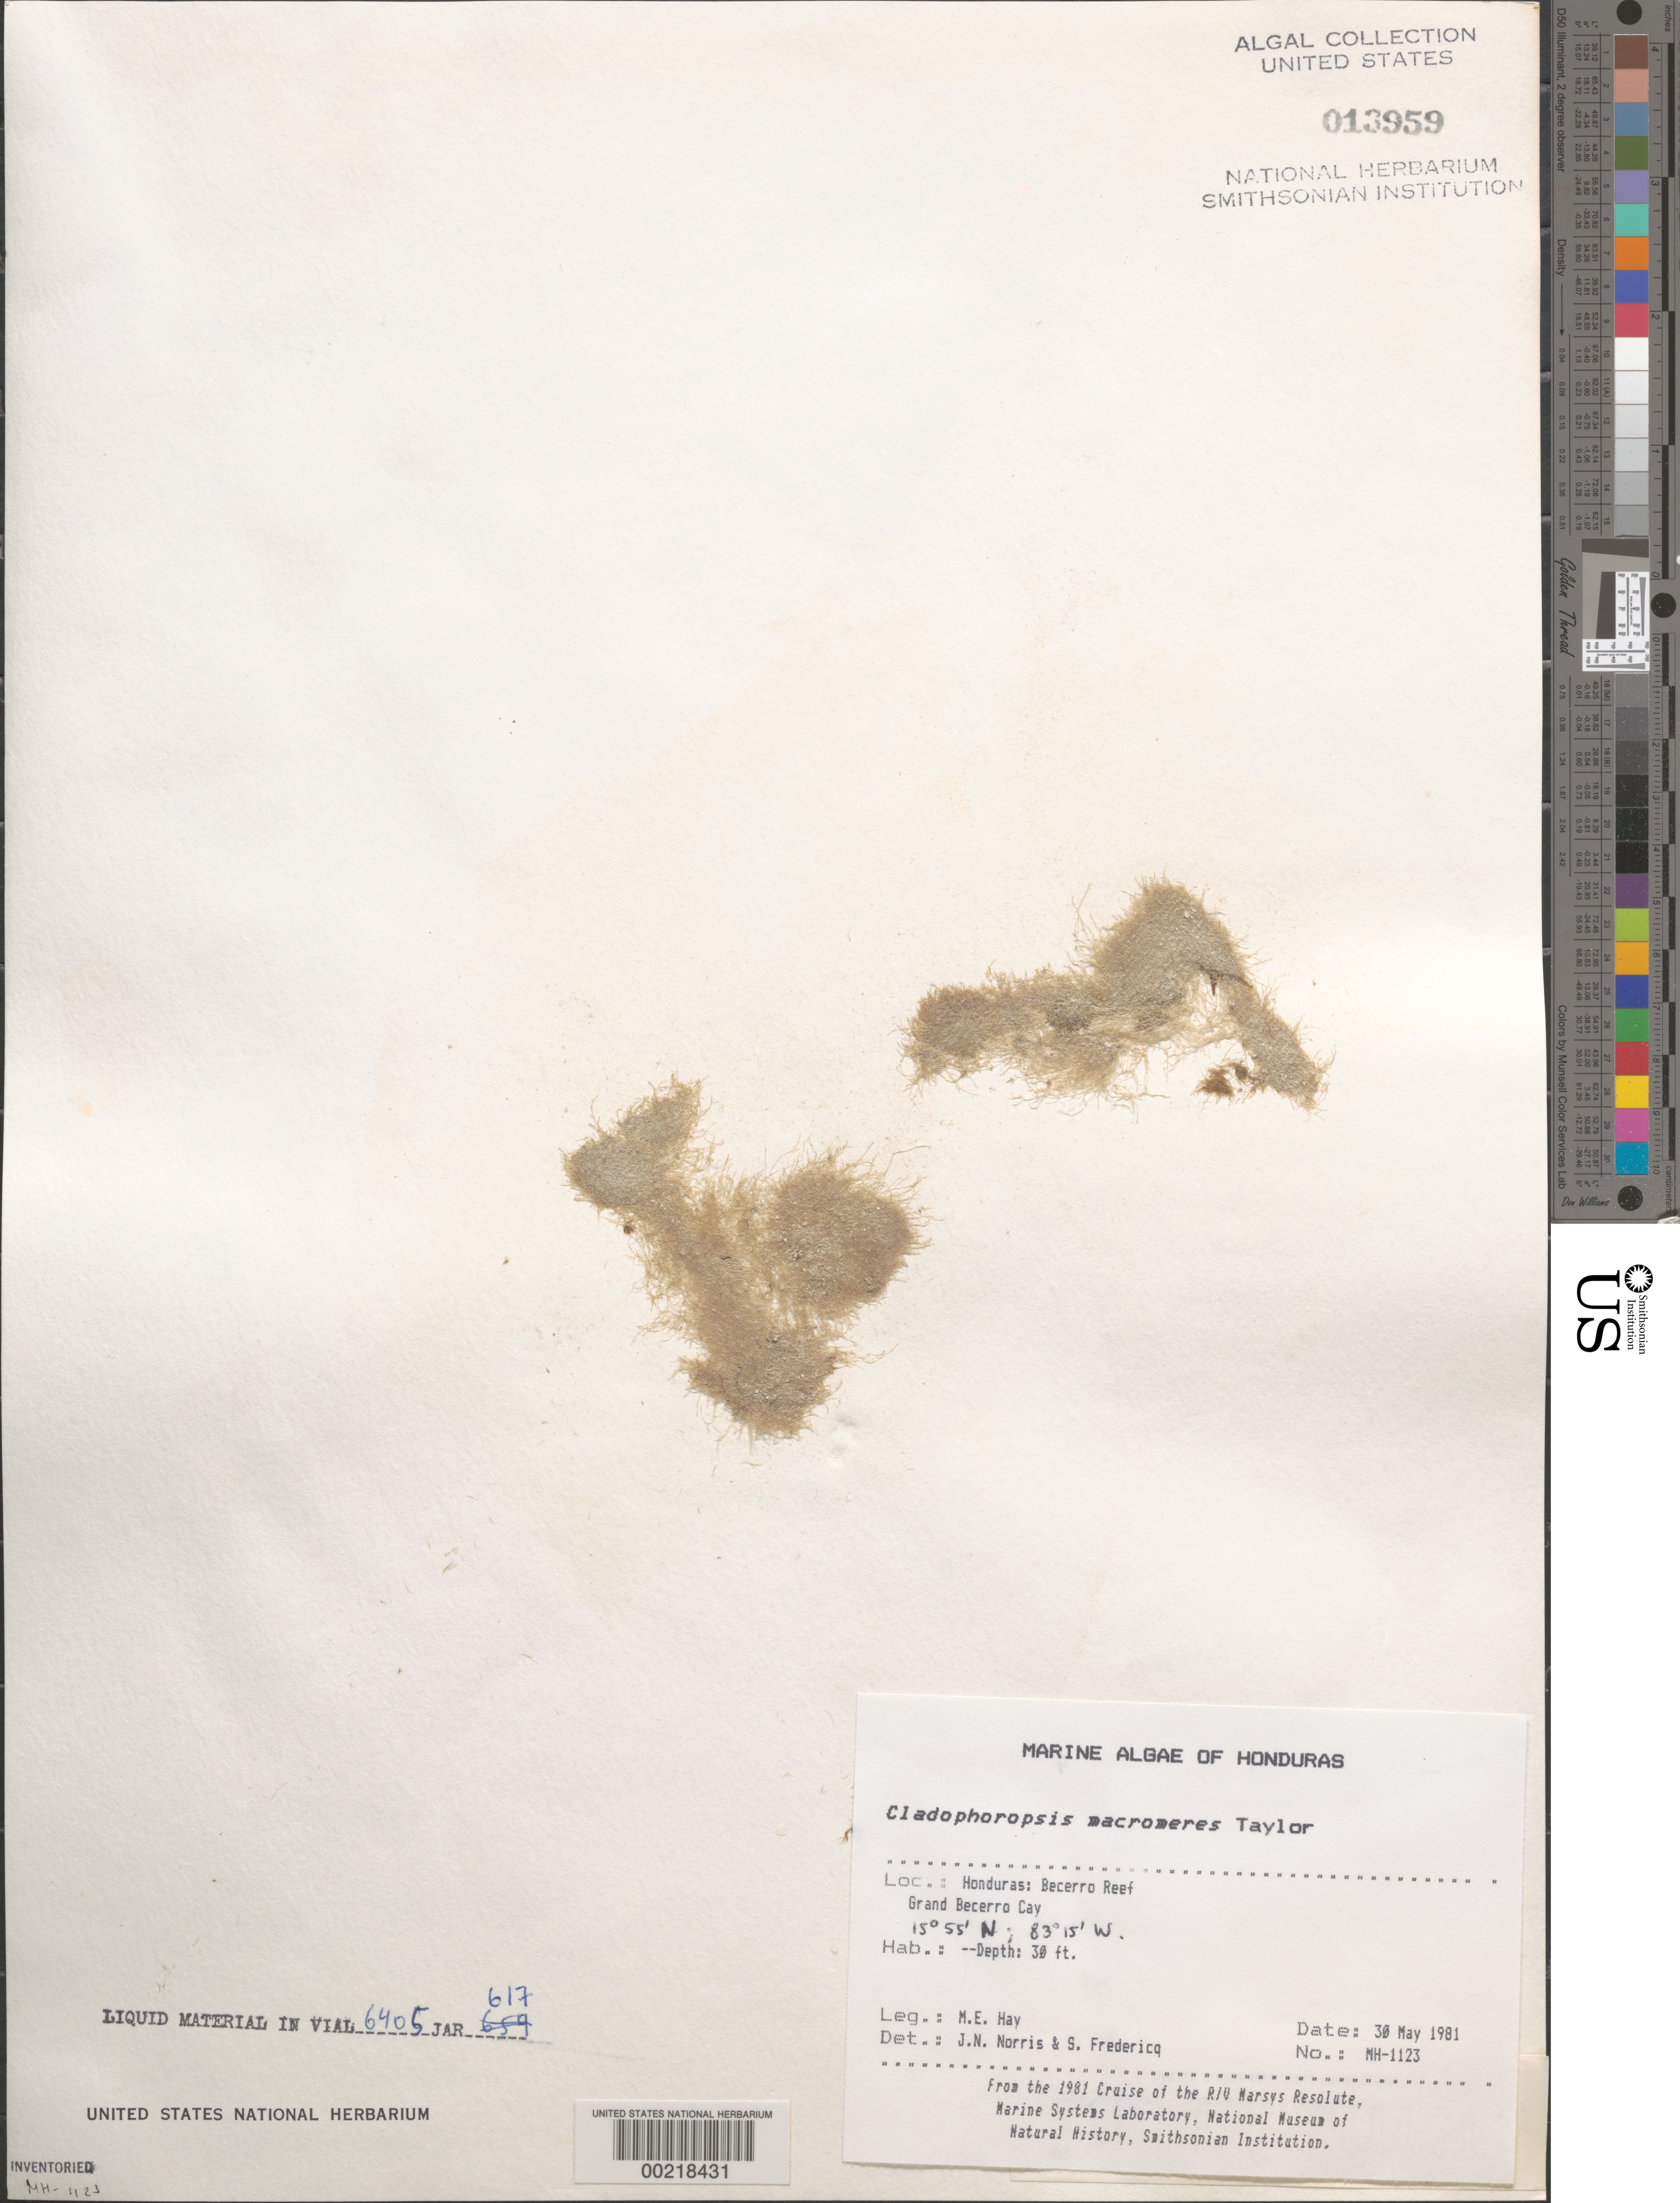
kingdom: Plantae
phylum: Chlorophyta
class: Ulvophyceae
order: Siphonocladales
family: Boodleaceae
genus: Cladophoropsis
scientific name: Cladophoropsis macromeres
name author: W.R. Taylor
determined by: Norris, J. N.; Fredericq, S.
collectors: M. E. Hay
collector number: MEH-1123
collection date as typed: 30 May 1981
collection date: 1981-05-30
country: Honduras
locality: Becerro reef, grand becerro cay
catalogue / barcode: US 13959